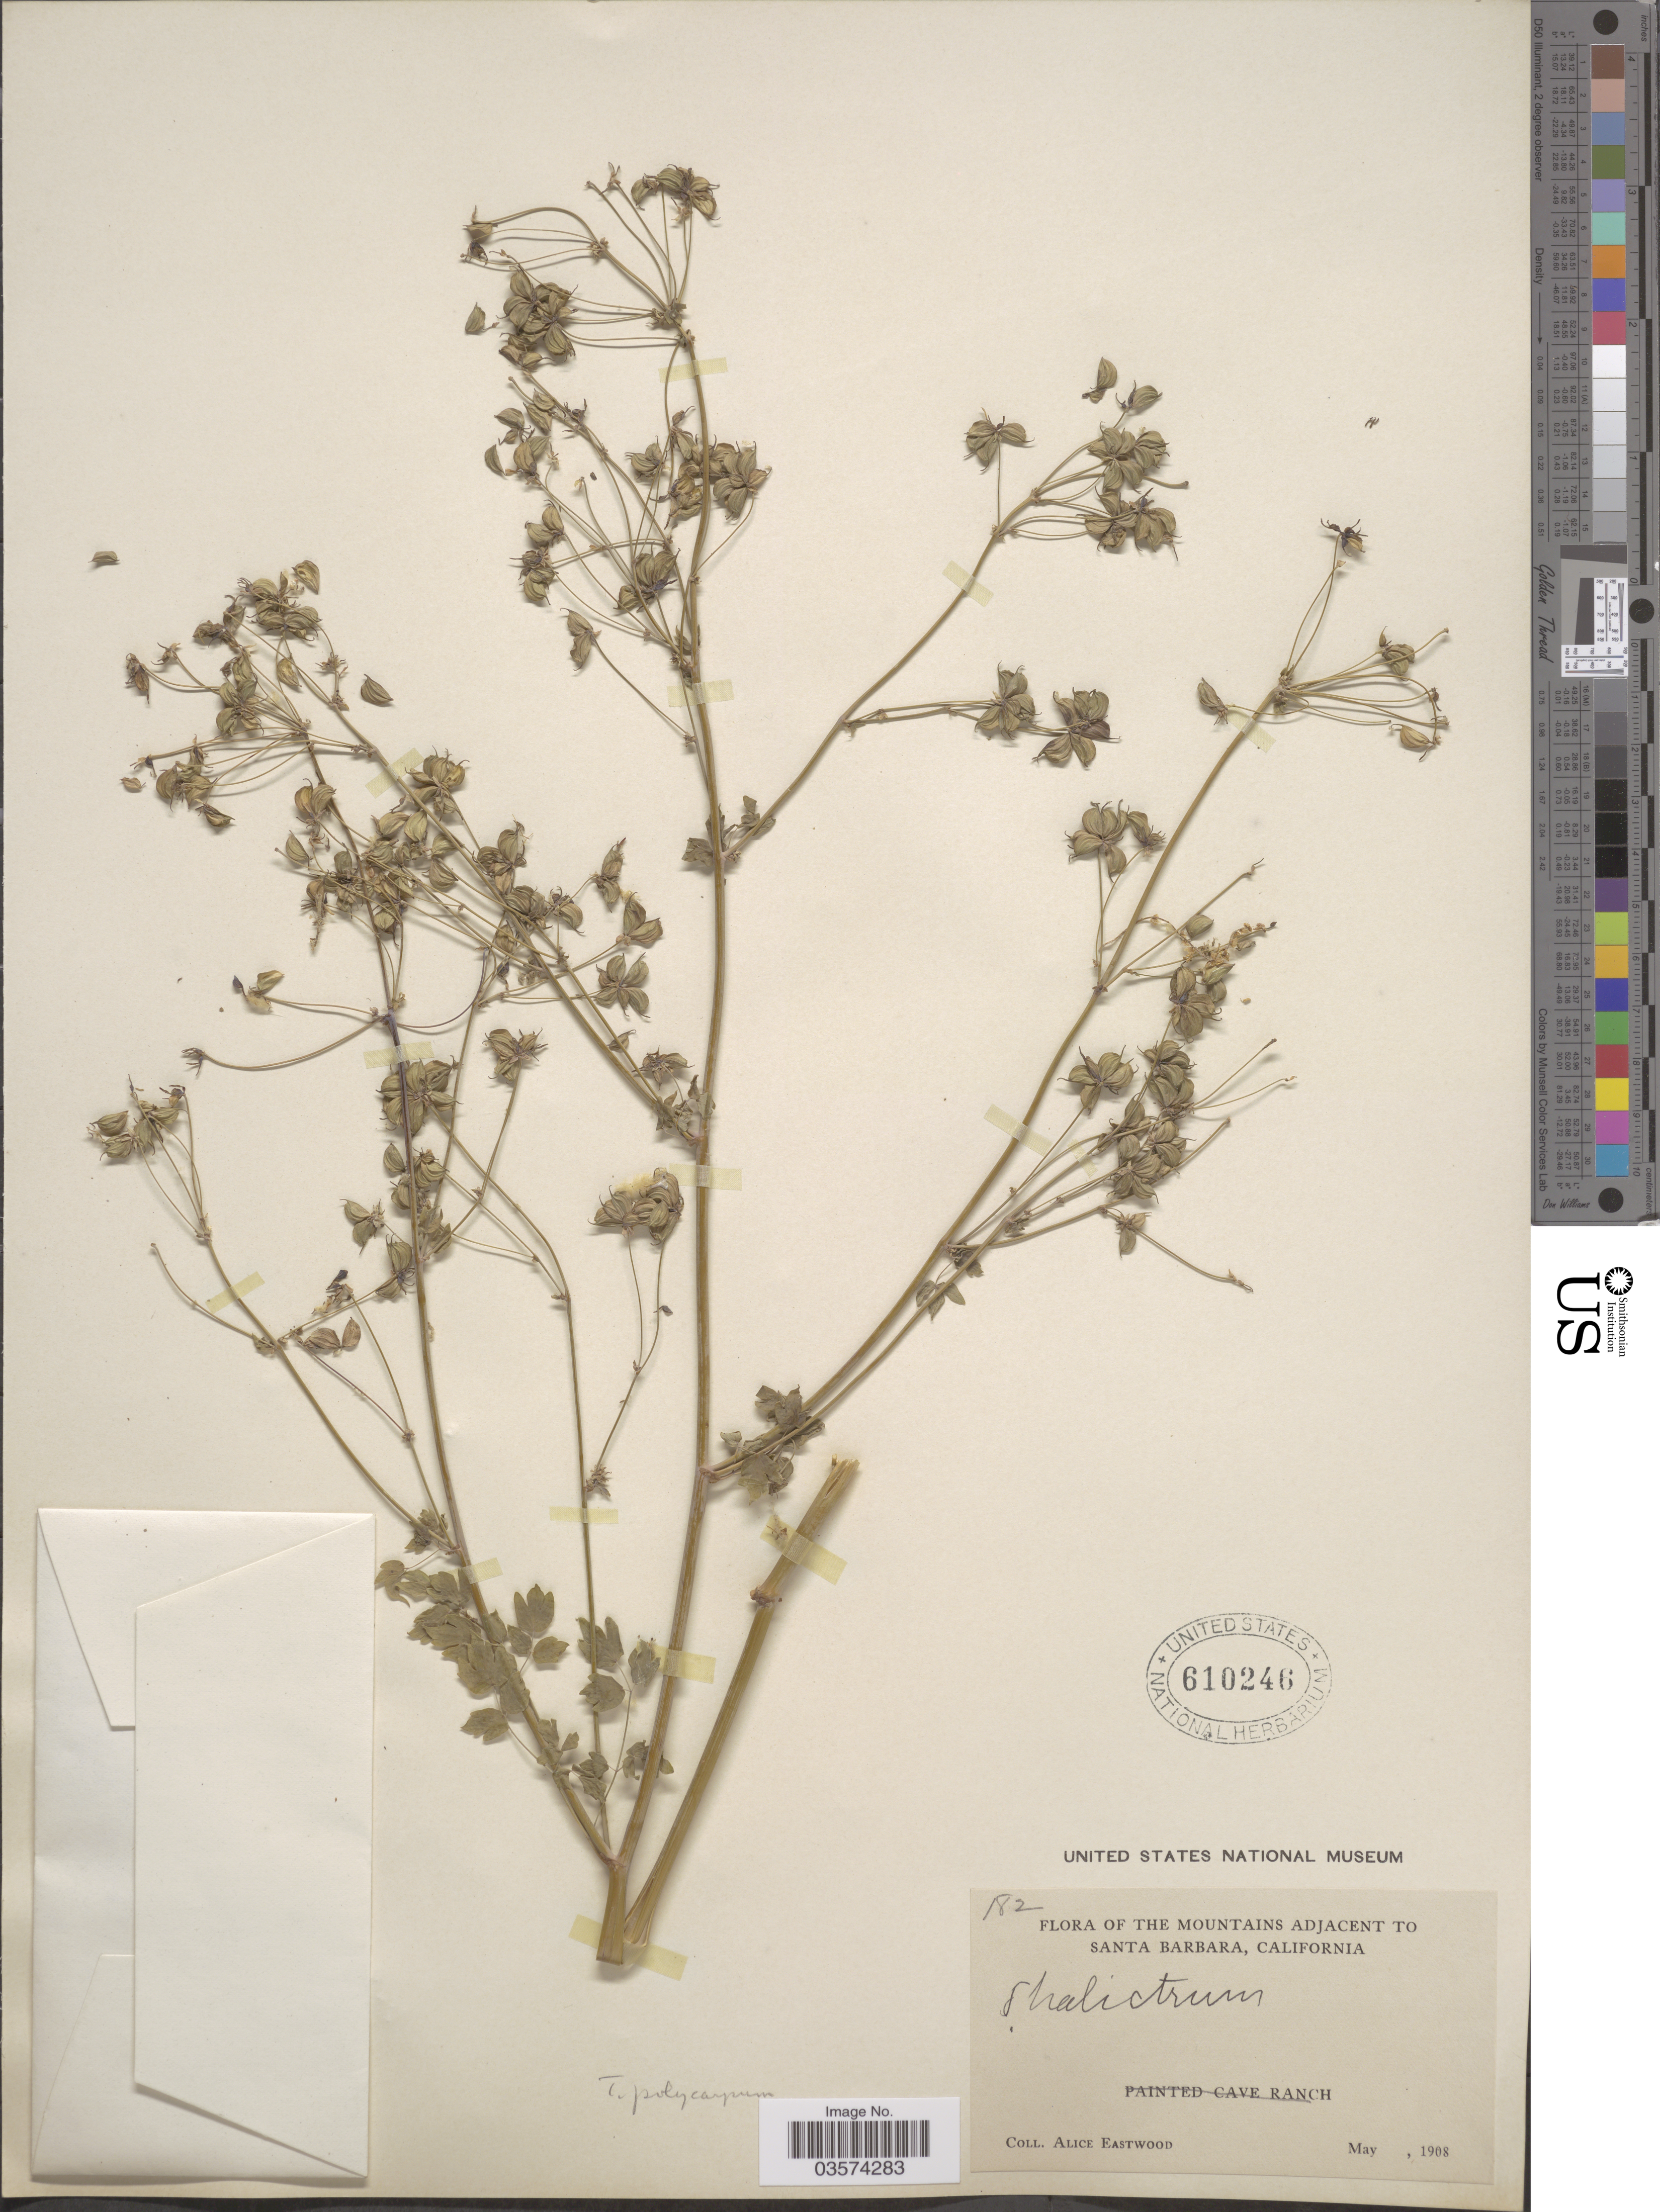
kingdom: Plantae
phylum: Tracheophyta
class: Magnoliopsida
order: Ranunculales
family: Ranunculaceae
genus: Thalictrum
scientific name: Thalictrum polycarpum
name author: (Torr.) S. Watson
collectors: A. Eastwood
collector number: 182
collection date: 1908-05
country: United States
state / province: California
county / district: Santa Barbara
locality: The Mountains adjacent to Santa Barbara.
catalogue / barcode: US 610246